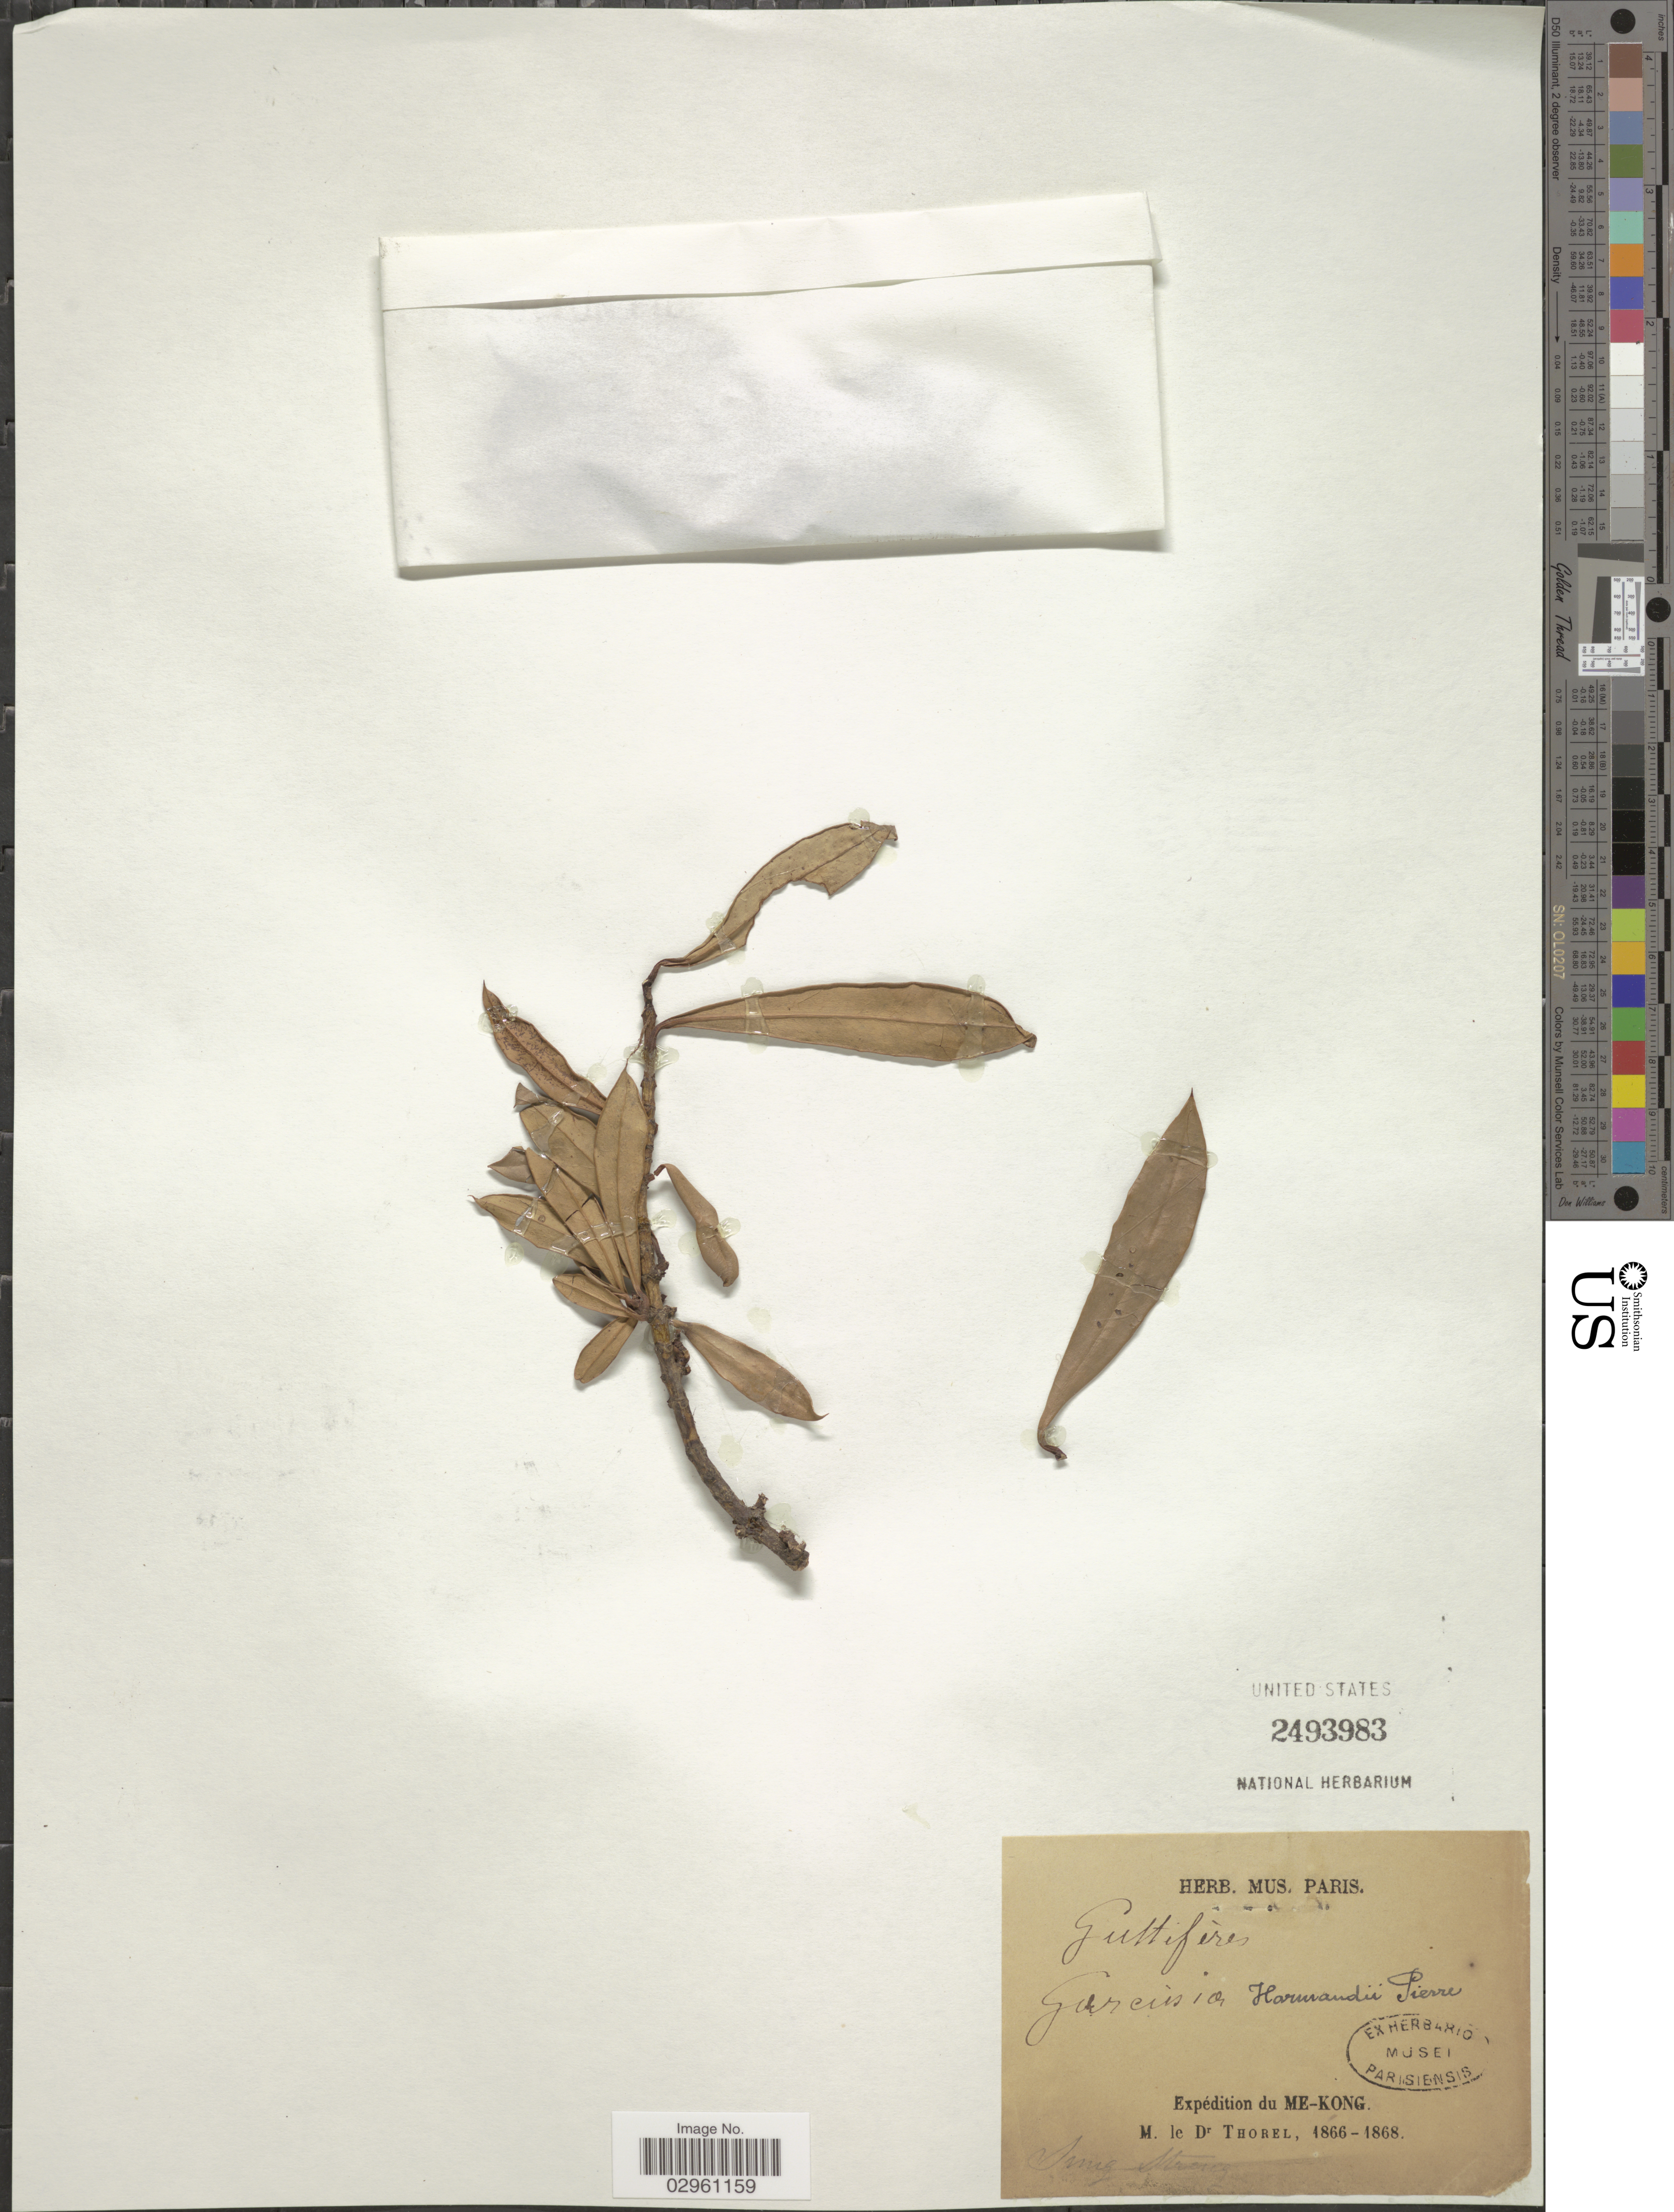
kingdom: Plantae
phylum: Tracheophyta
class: Magnoliopsida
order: Malpighiales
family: Clusiaceae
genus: Garcinia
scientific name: Garcinia harmandii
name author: Pierre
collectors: Thorel, M. "M. [=Monsieur] Thorel" DO NOT USE (error for C. Thorel)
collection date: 1866/1868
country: Vietnam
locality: Me-Kong. Sunig Trong. [interpreted]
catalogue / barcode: US 2493983